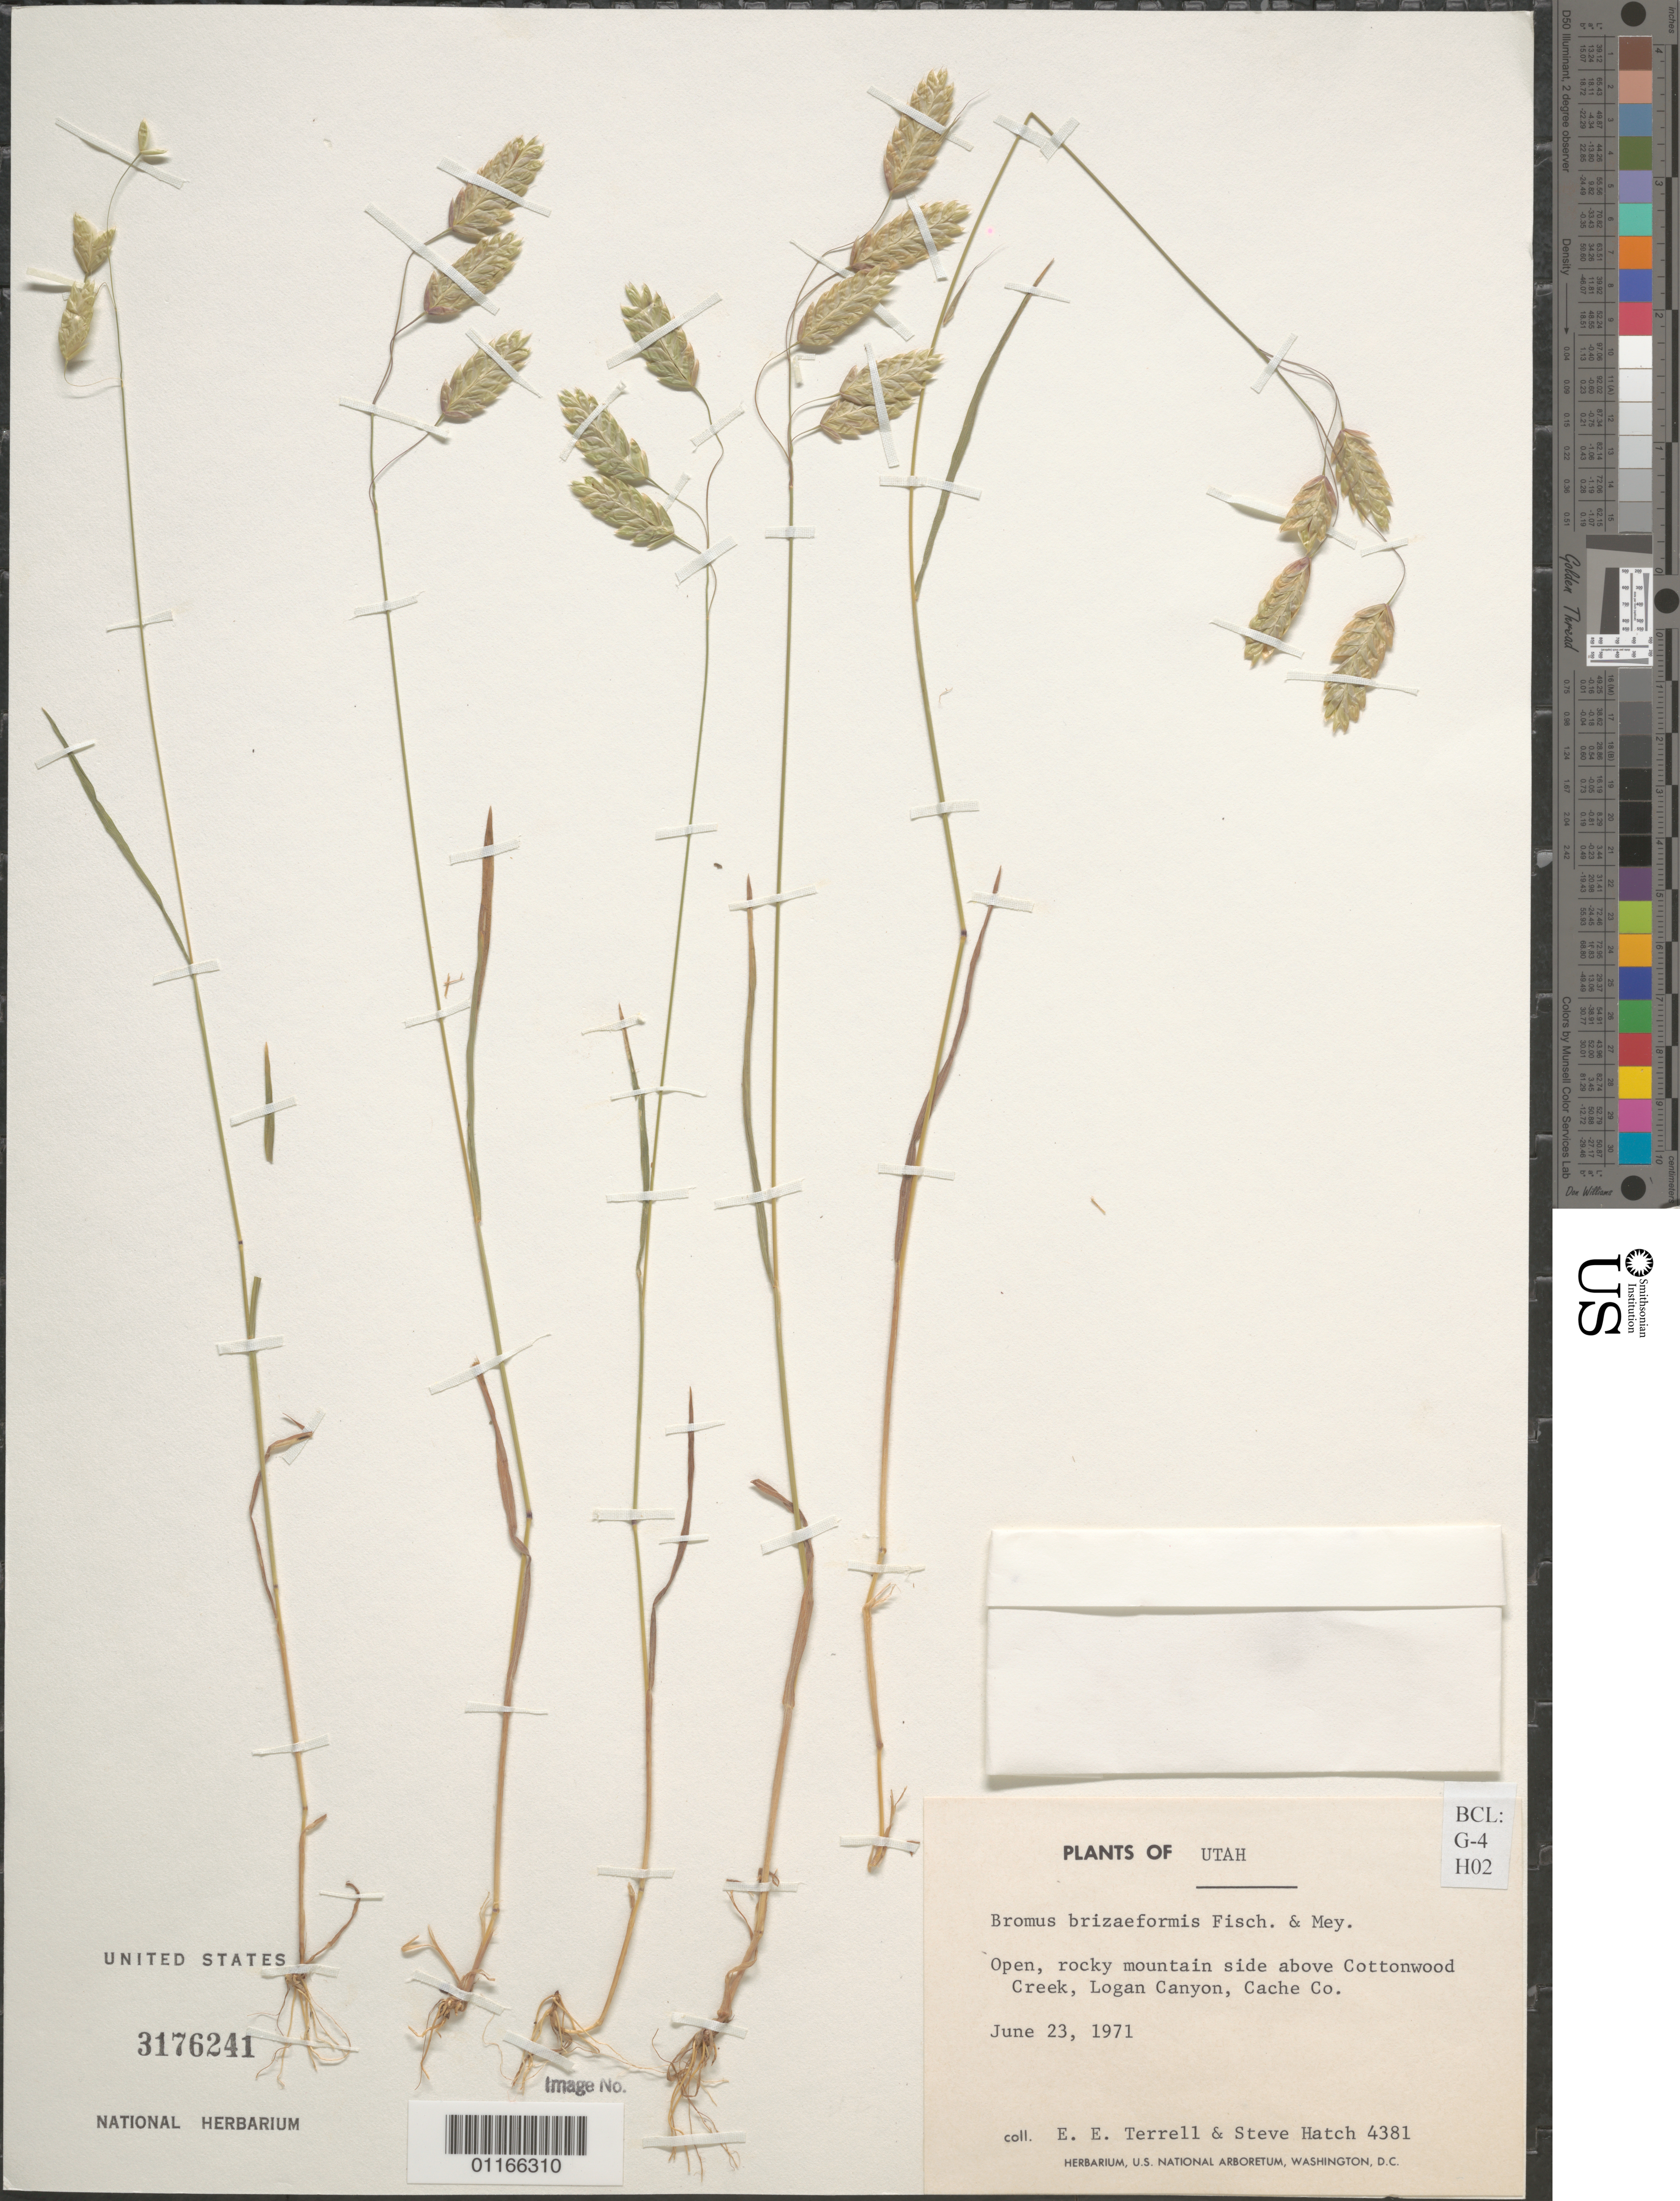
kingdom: Plantae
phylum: Tracheophyta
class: Liliopsida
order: Poales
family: Poaceae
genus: Bromus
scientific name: Bromus briziformis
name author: Fisch. & C.A. Mey.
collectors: E. E. Terrell & S. Hatch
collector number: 4381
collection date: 1971-06-23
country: United States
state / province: Utah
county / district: Cache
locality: Above Cottonwood Creek, Logan Canyon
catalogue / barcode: US 3176241